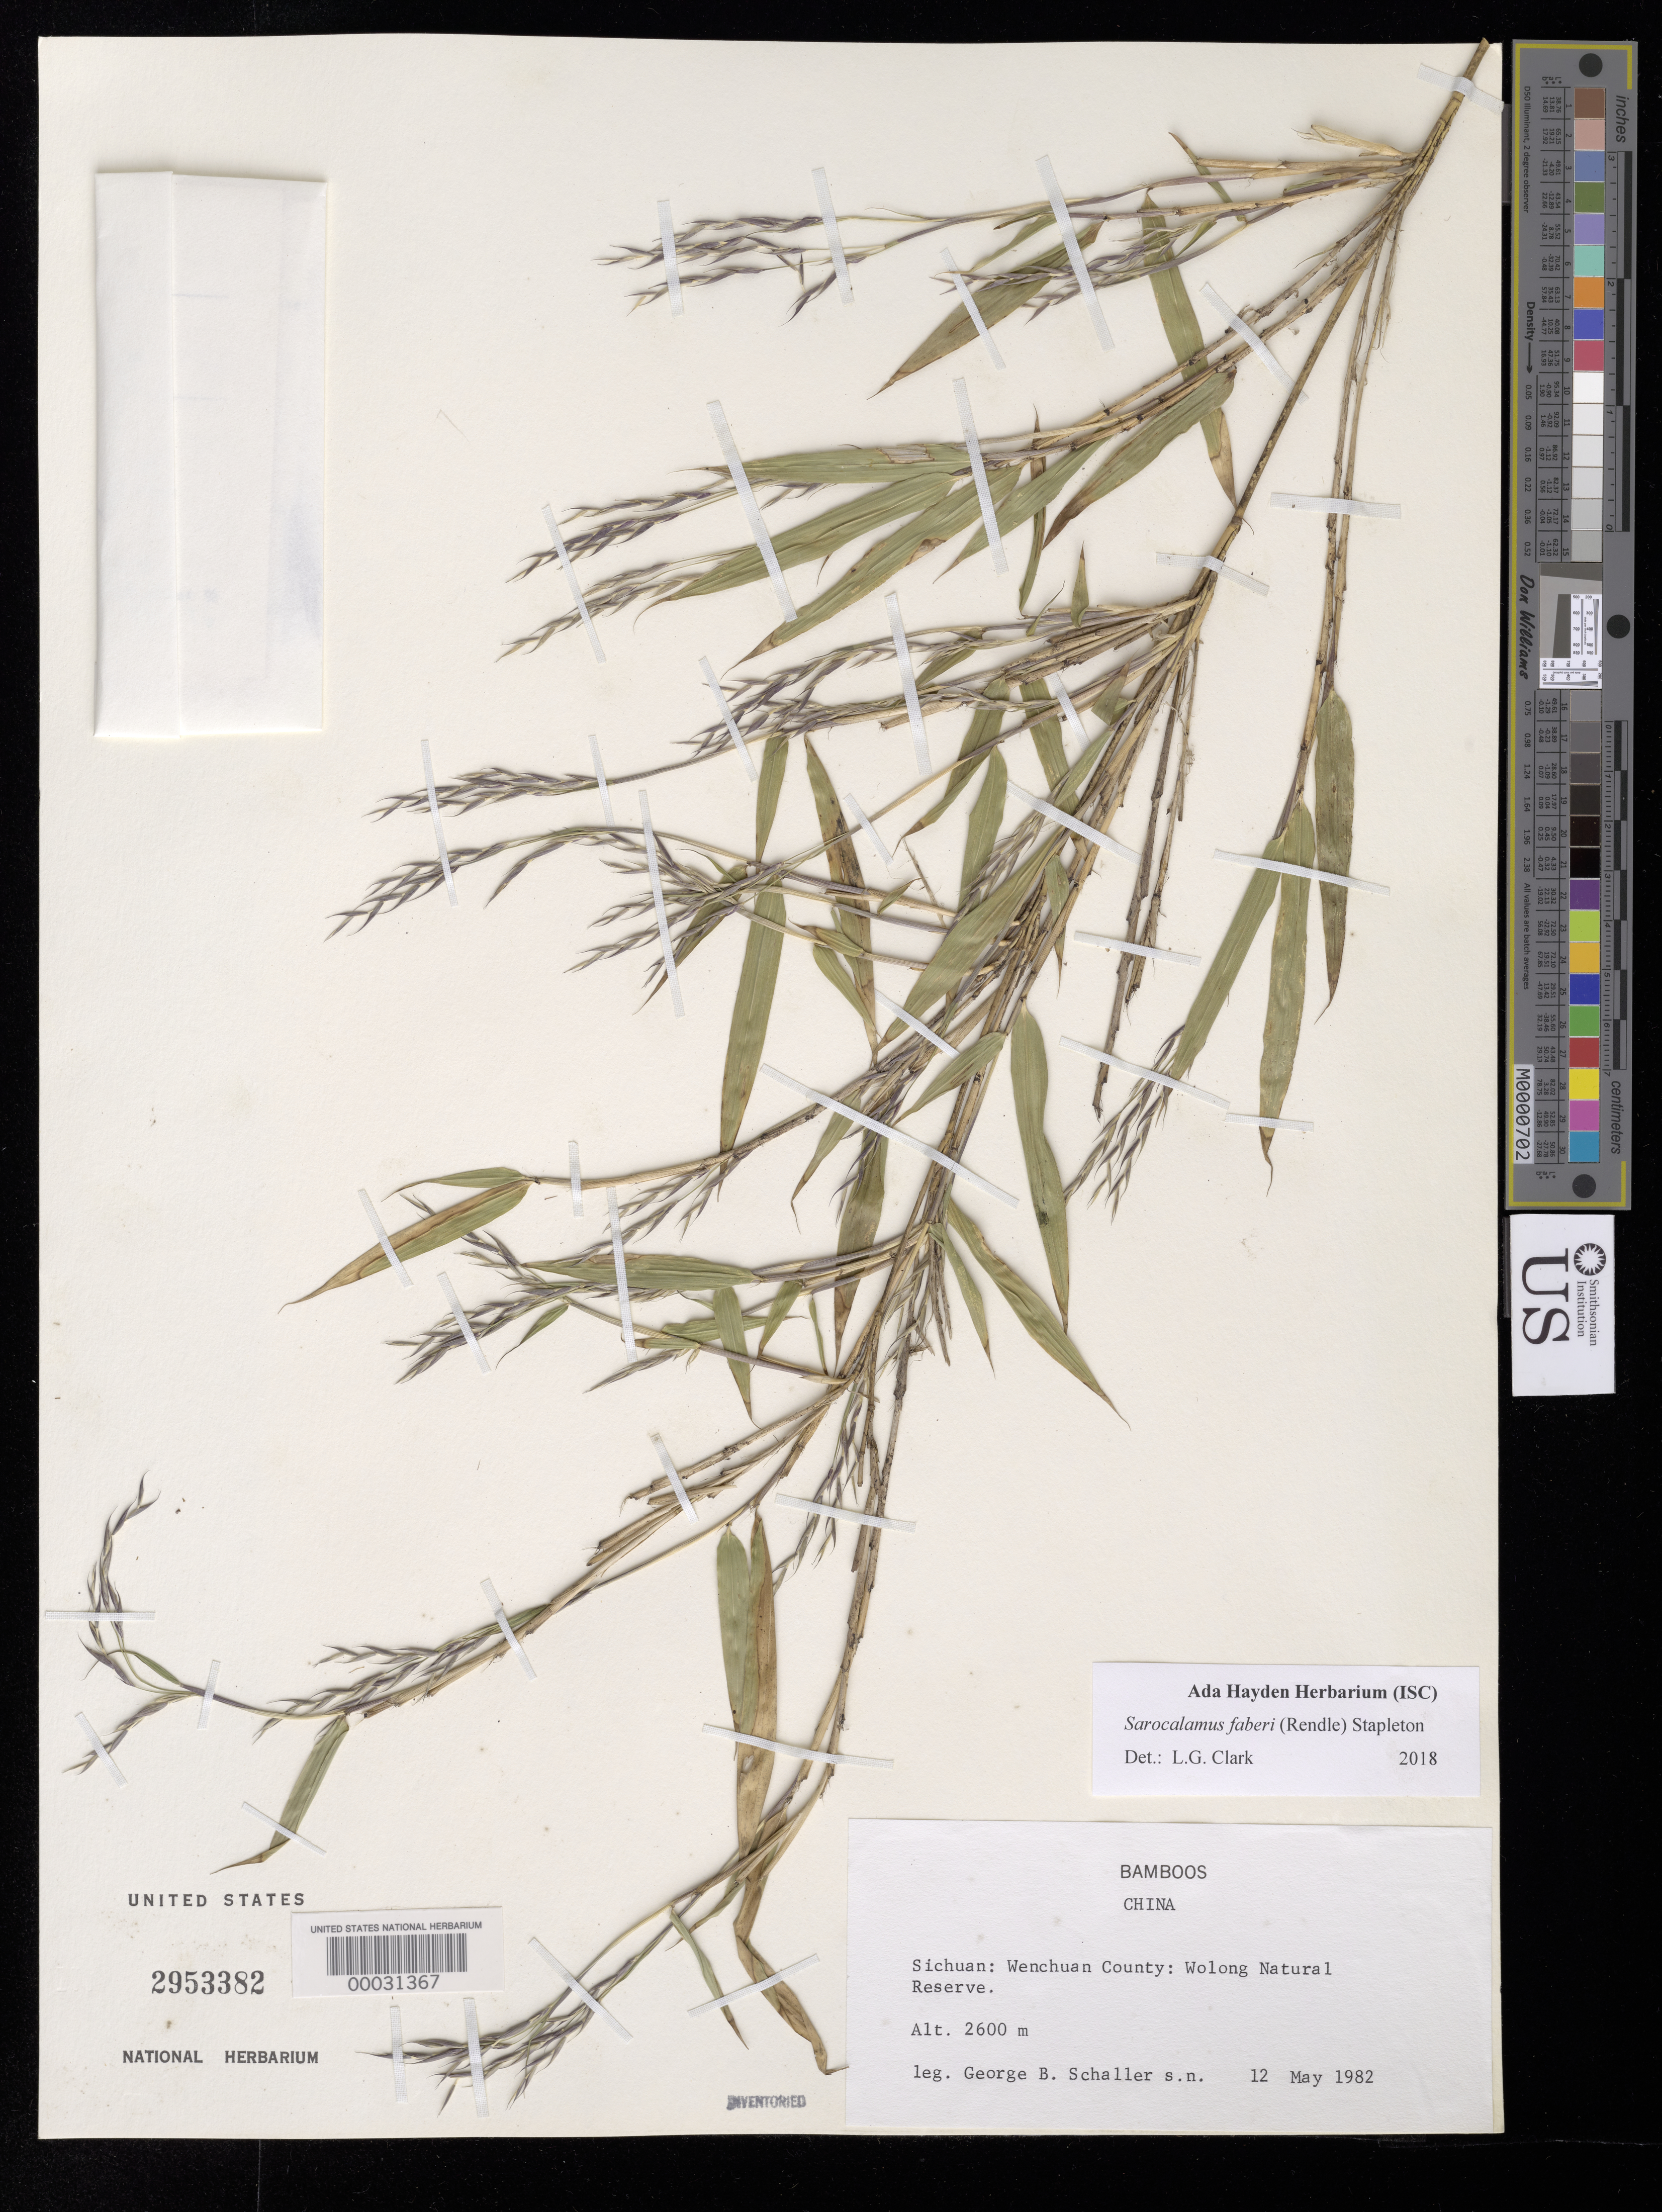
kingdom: Plantae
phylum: Tracheophyta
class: Liliopsida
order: Poales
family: Poaceae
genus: Sarocalamus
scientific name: Sarocalamus faberi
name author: (Rendle) Stapleton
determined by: Clark, L. G.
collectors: G. Schaller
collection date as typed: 12 May 1982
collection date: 1982-05-12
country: China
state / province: Sichuan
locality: Wuyipeng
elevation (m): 2600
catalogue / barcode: US 2953382